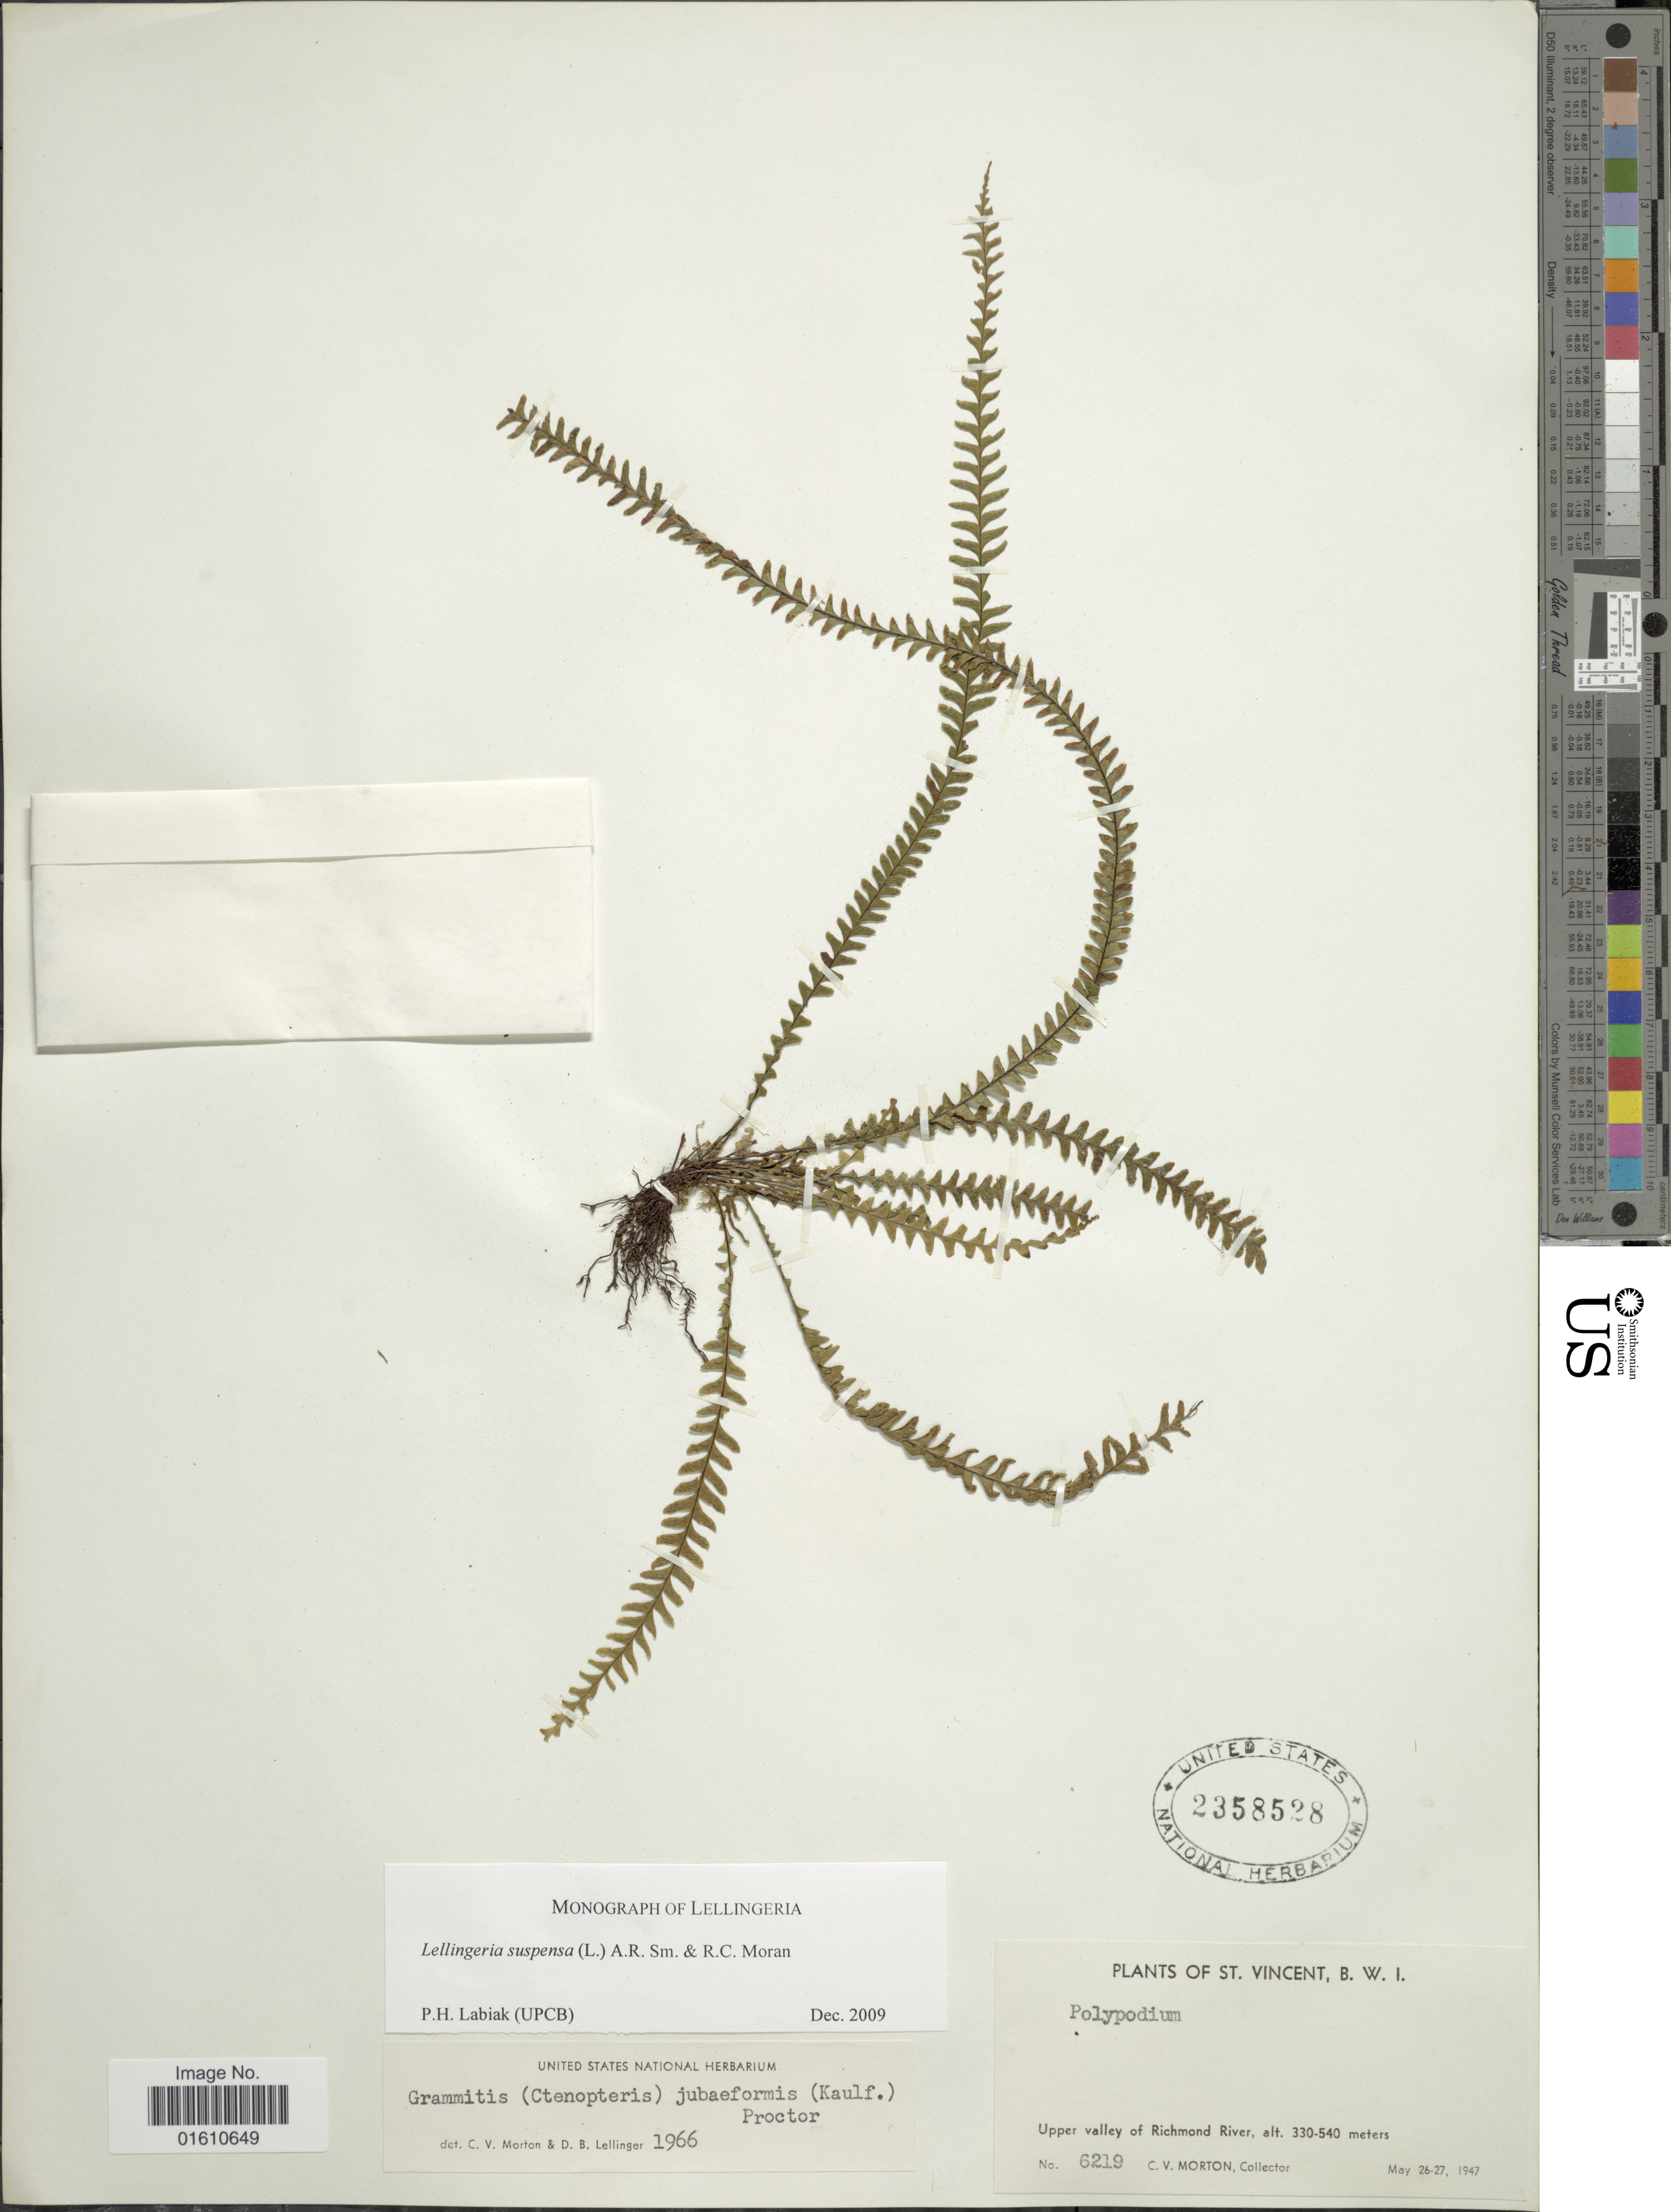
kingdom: Plantae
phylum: Tracheophyta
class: Polypodiopsida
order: Polypodiales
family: Polypodiaceae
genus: Lellingeria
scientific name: Lellingeria suspensa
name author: (L.) A.R. Sm. & R.C. Moran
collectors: C. V. Morton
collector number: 6219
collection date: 1947-05-26/1947-05-27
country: St. Vincent - Grenadines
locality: St. Vincent, B. W. I., upper valley of Richmond River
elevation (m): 330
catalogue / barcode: US 2358528